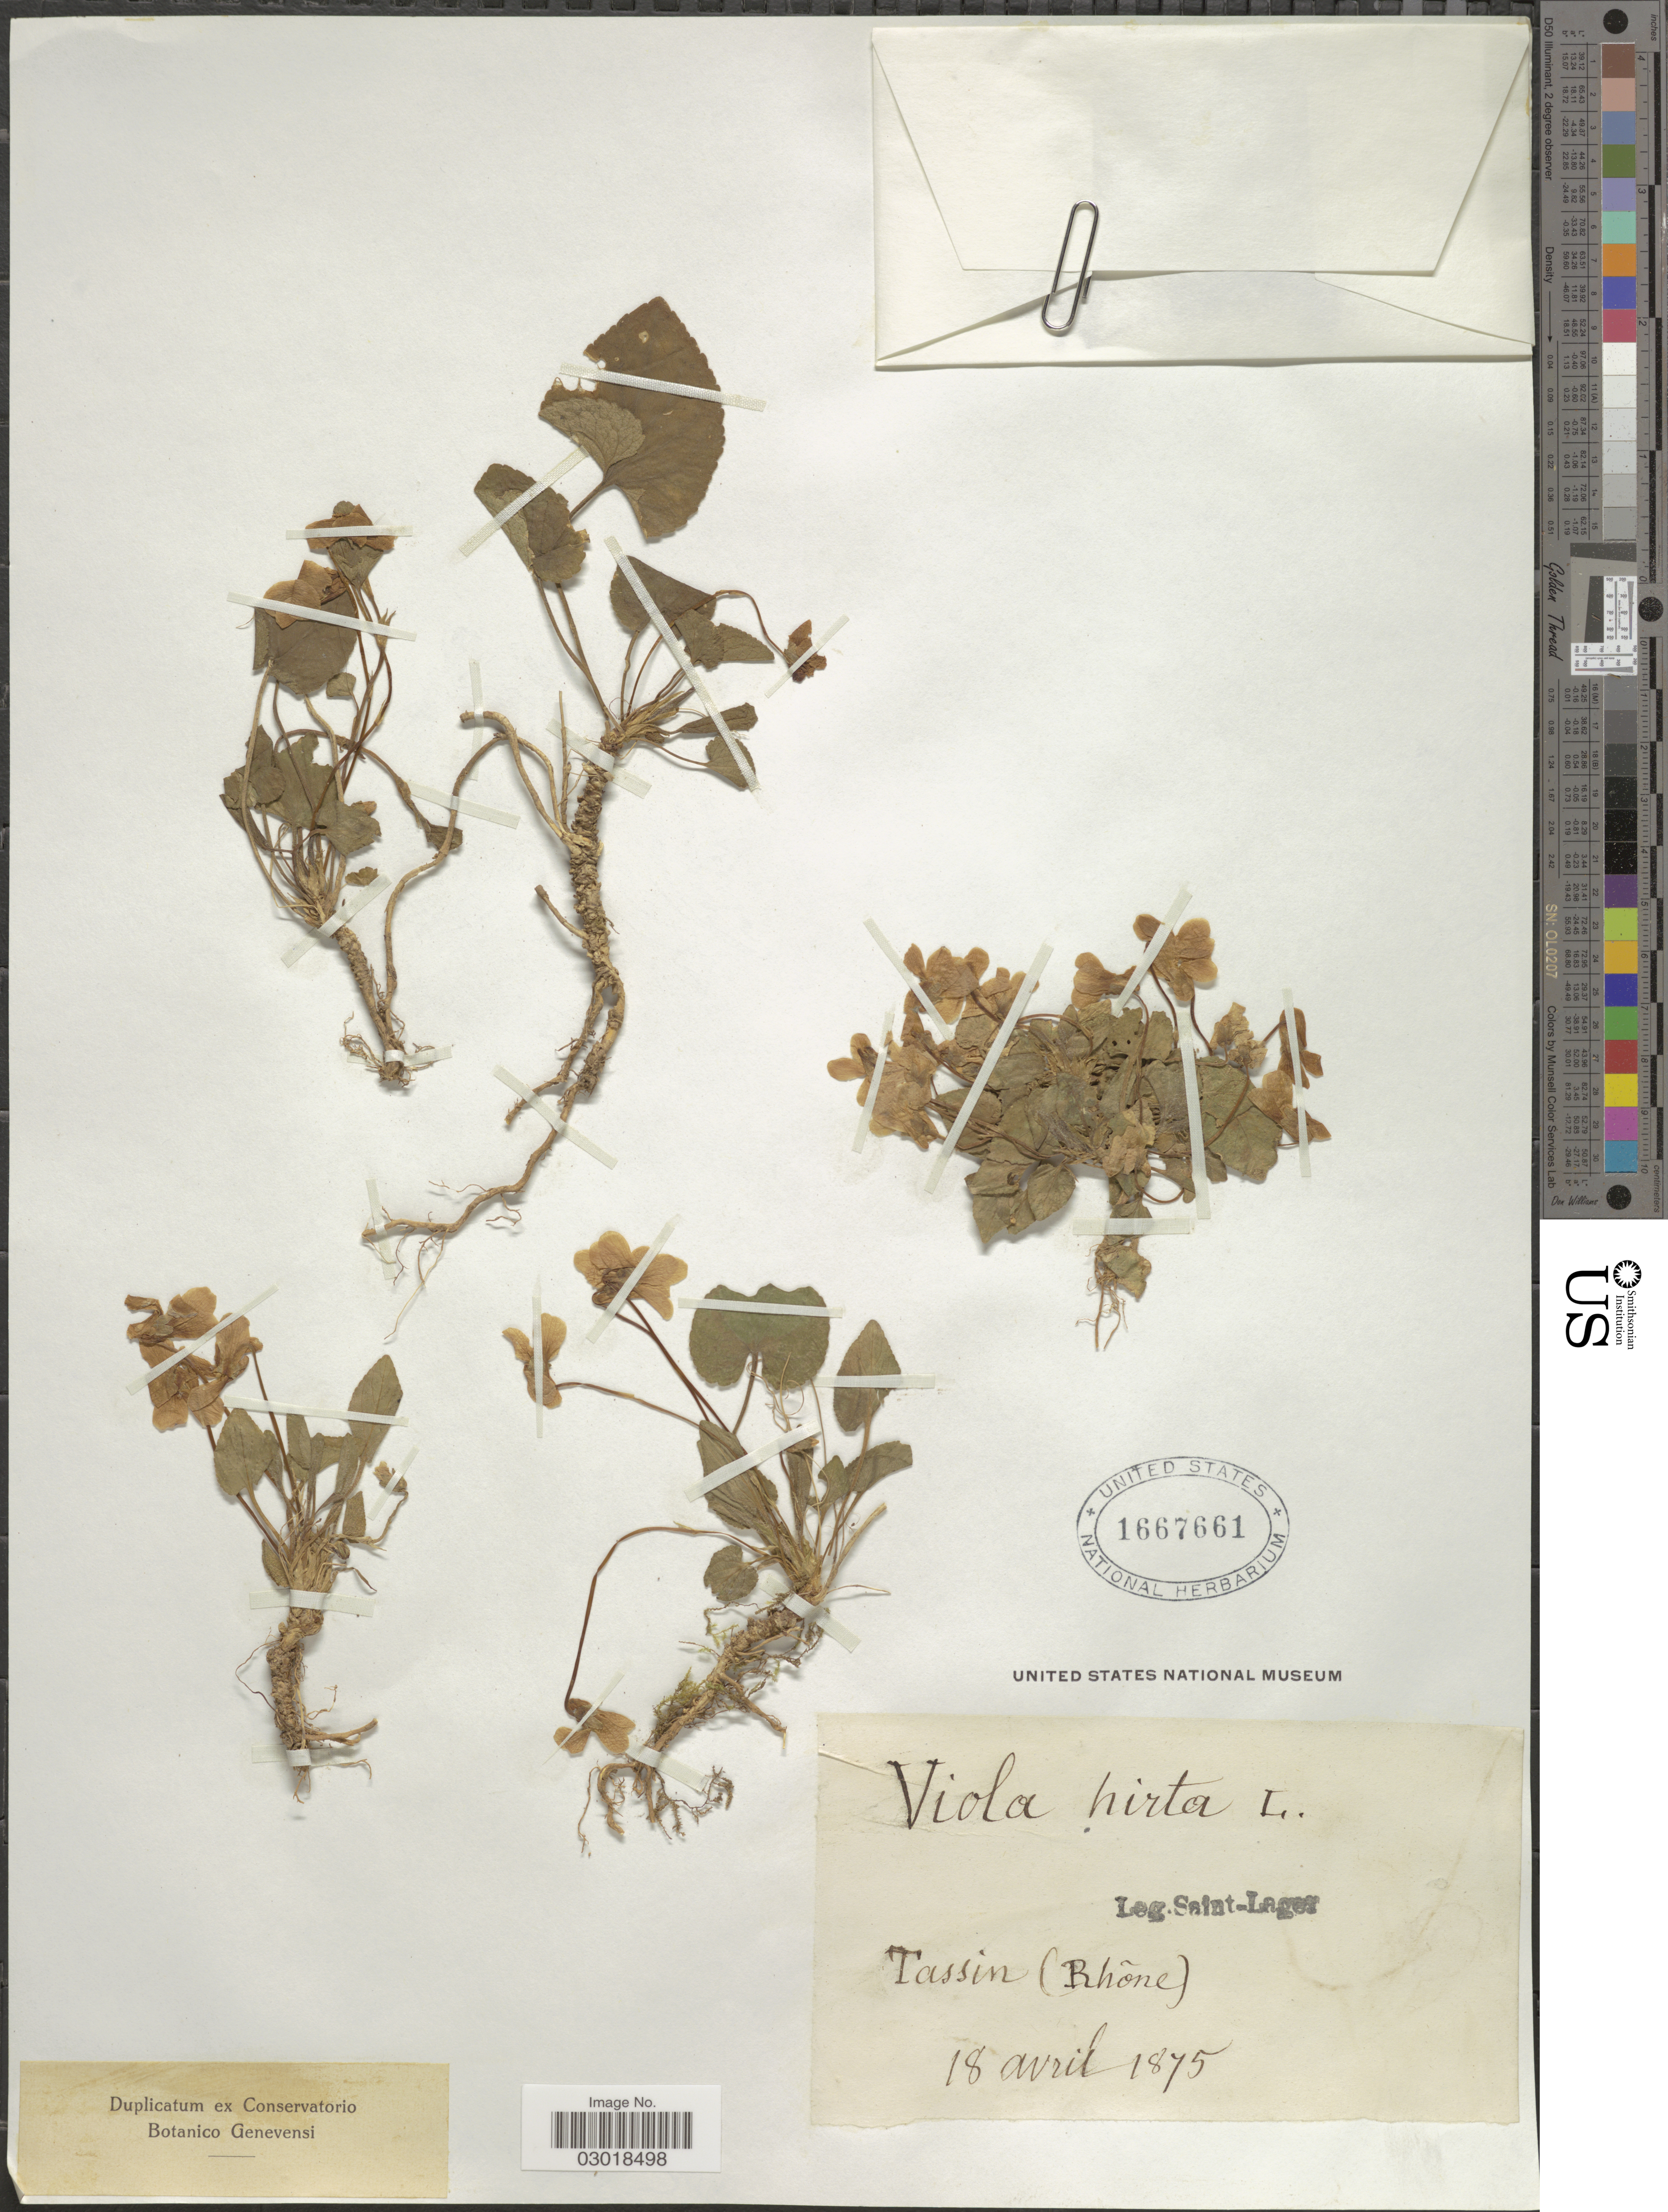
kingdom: Plantae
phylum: Tracheophyta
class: Magnoliopsida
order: Malpighiales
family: Violaceae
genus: Viola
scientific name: Viola hirta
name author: L.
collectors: Saint-Lager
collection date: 1875-04-18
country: France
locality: Tassin (Rhõne).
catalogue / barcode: US 1667661